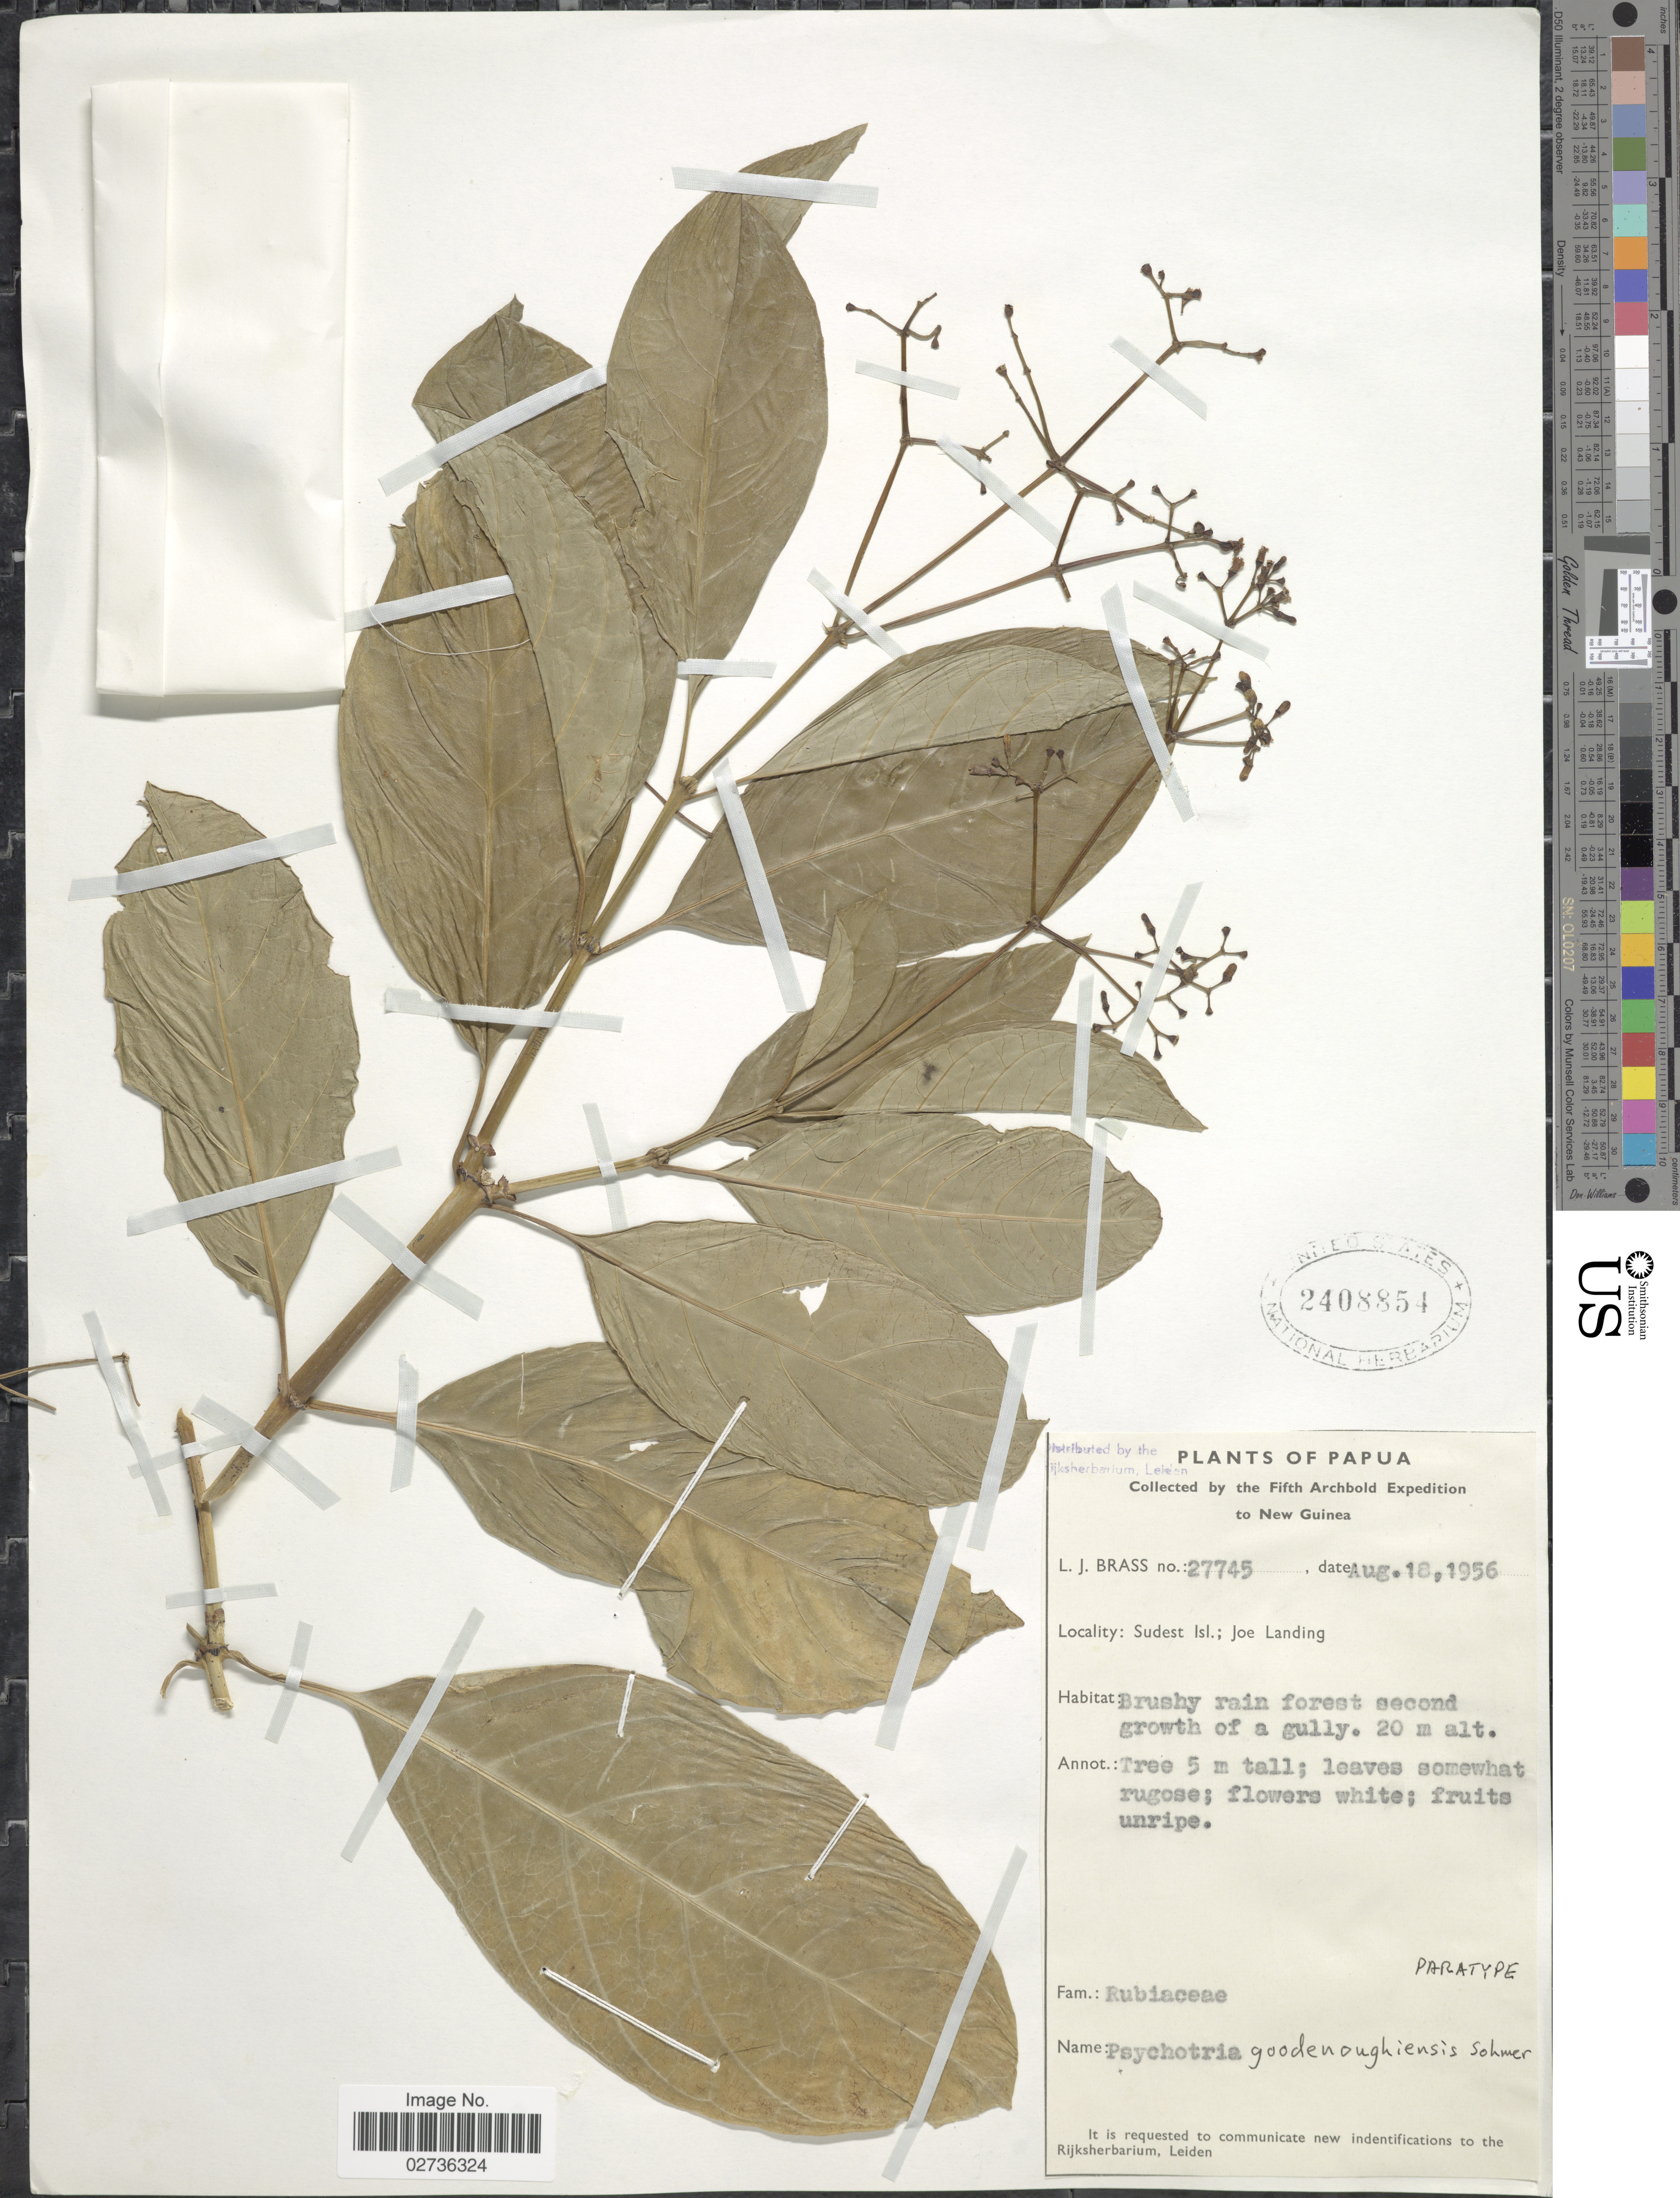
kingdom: Plantae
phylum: Tracheophyta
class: Magnoliopsida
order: Gentianales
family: Rubiaceae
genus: Psychotria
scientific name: Psychotria goodenoughiensis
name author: Sohmer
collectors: L. J. Brass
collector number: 27745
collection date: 1956-08-18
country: Papua New Guinea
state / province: Milne Bay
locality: Papua. New Guinea. Sudest Isl.; Joe Landing.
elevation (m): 20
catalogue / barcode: US 2408854